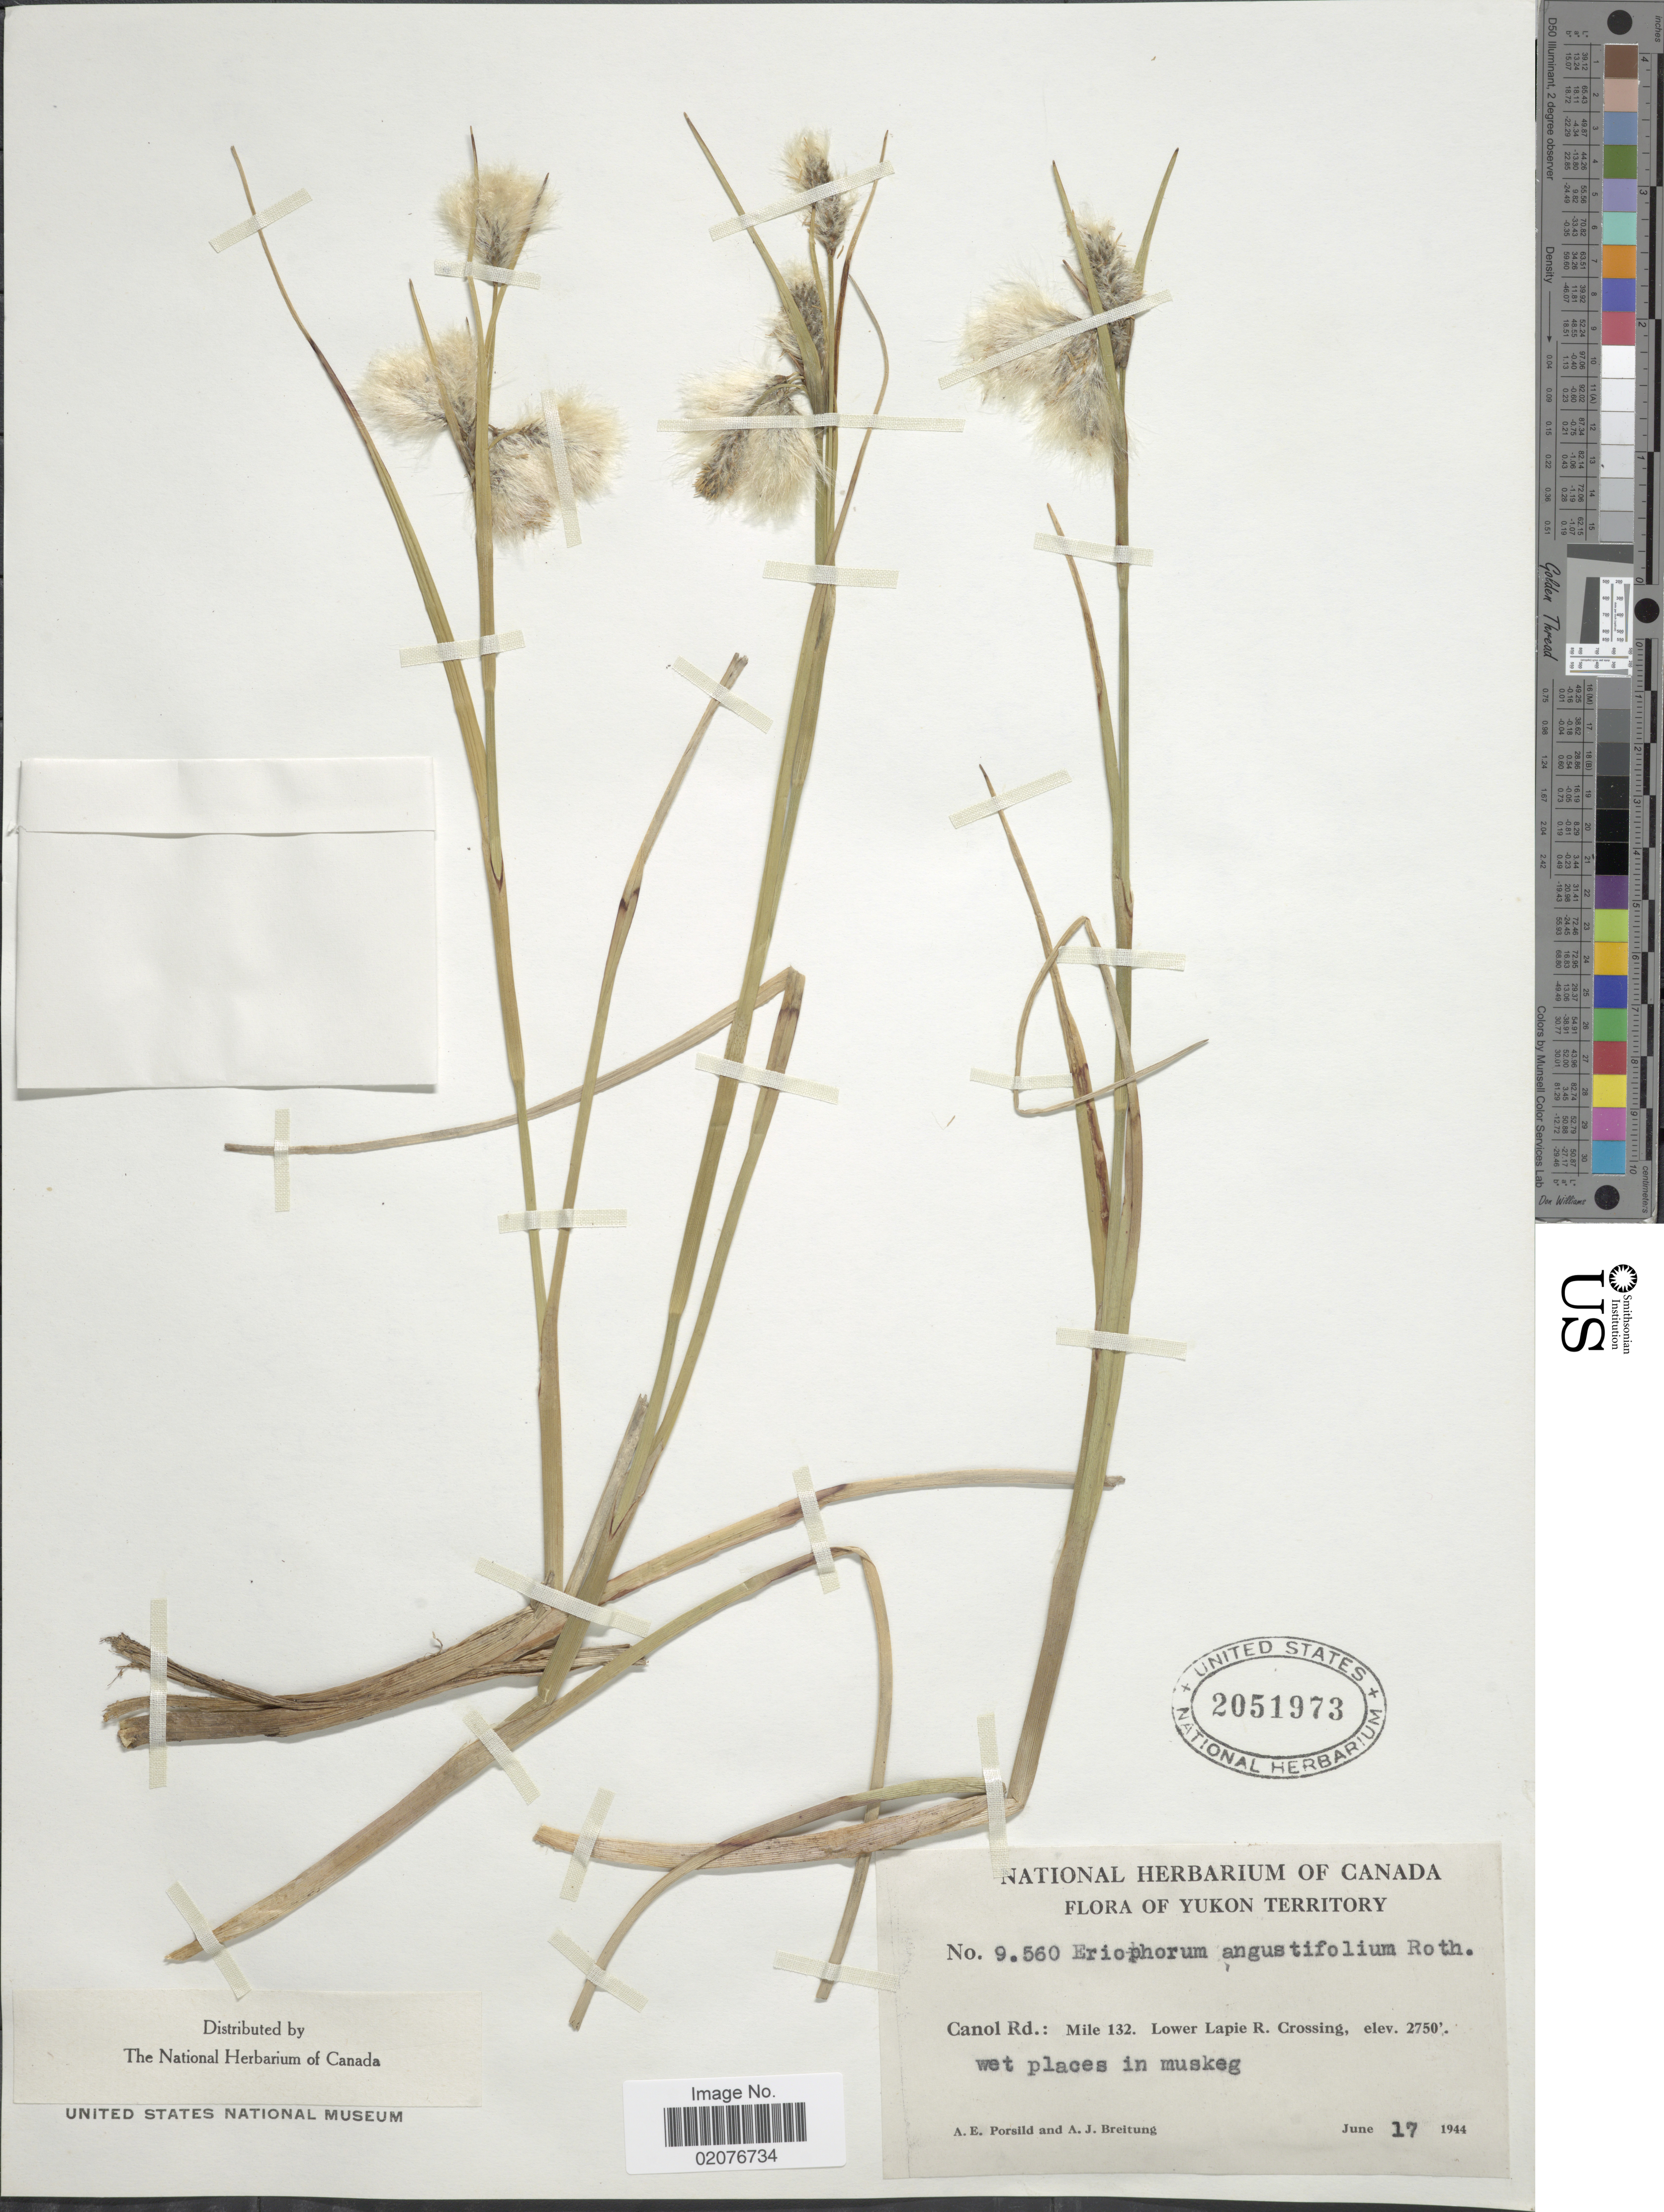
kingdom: Plantae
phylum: Tracheophyta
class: Liliopsida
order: Poales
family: Cyperaceae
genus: Eriophorum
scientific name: Eriophorum angustifolium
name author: Honck.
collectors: A. E. Porsild & A. Breitung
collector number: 9560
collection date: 1944-06-17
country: Canada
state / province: Yukon Territory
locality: Canol Rd: Mile 132. Lower Lapie R. Crossing, wet places in muskeg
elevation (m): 838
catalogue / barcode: US 2051973